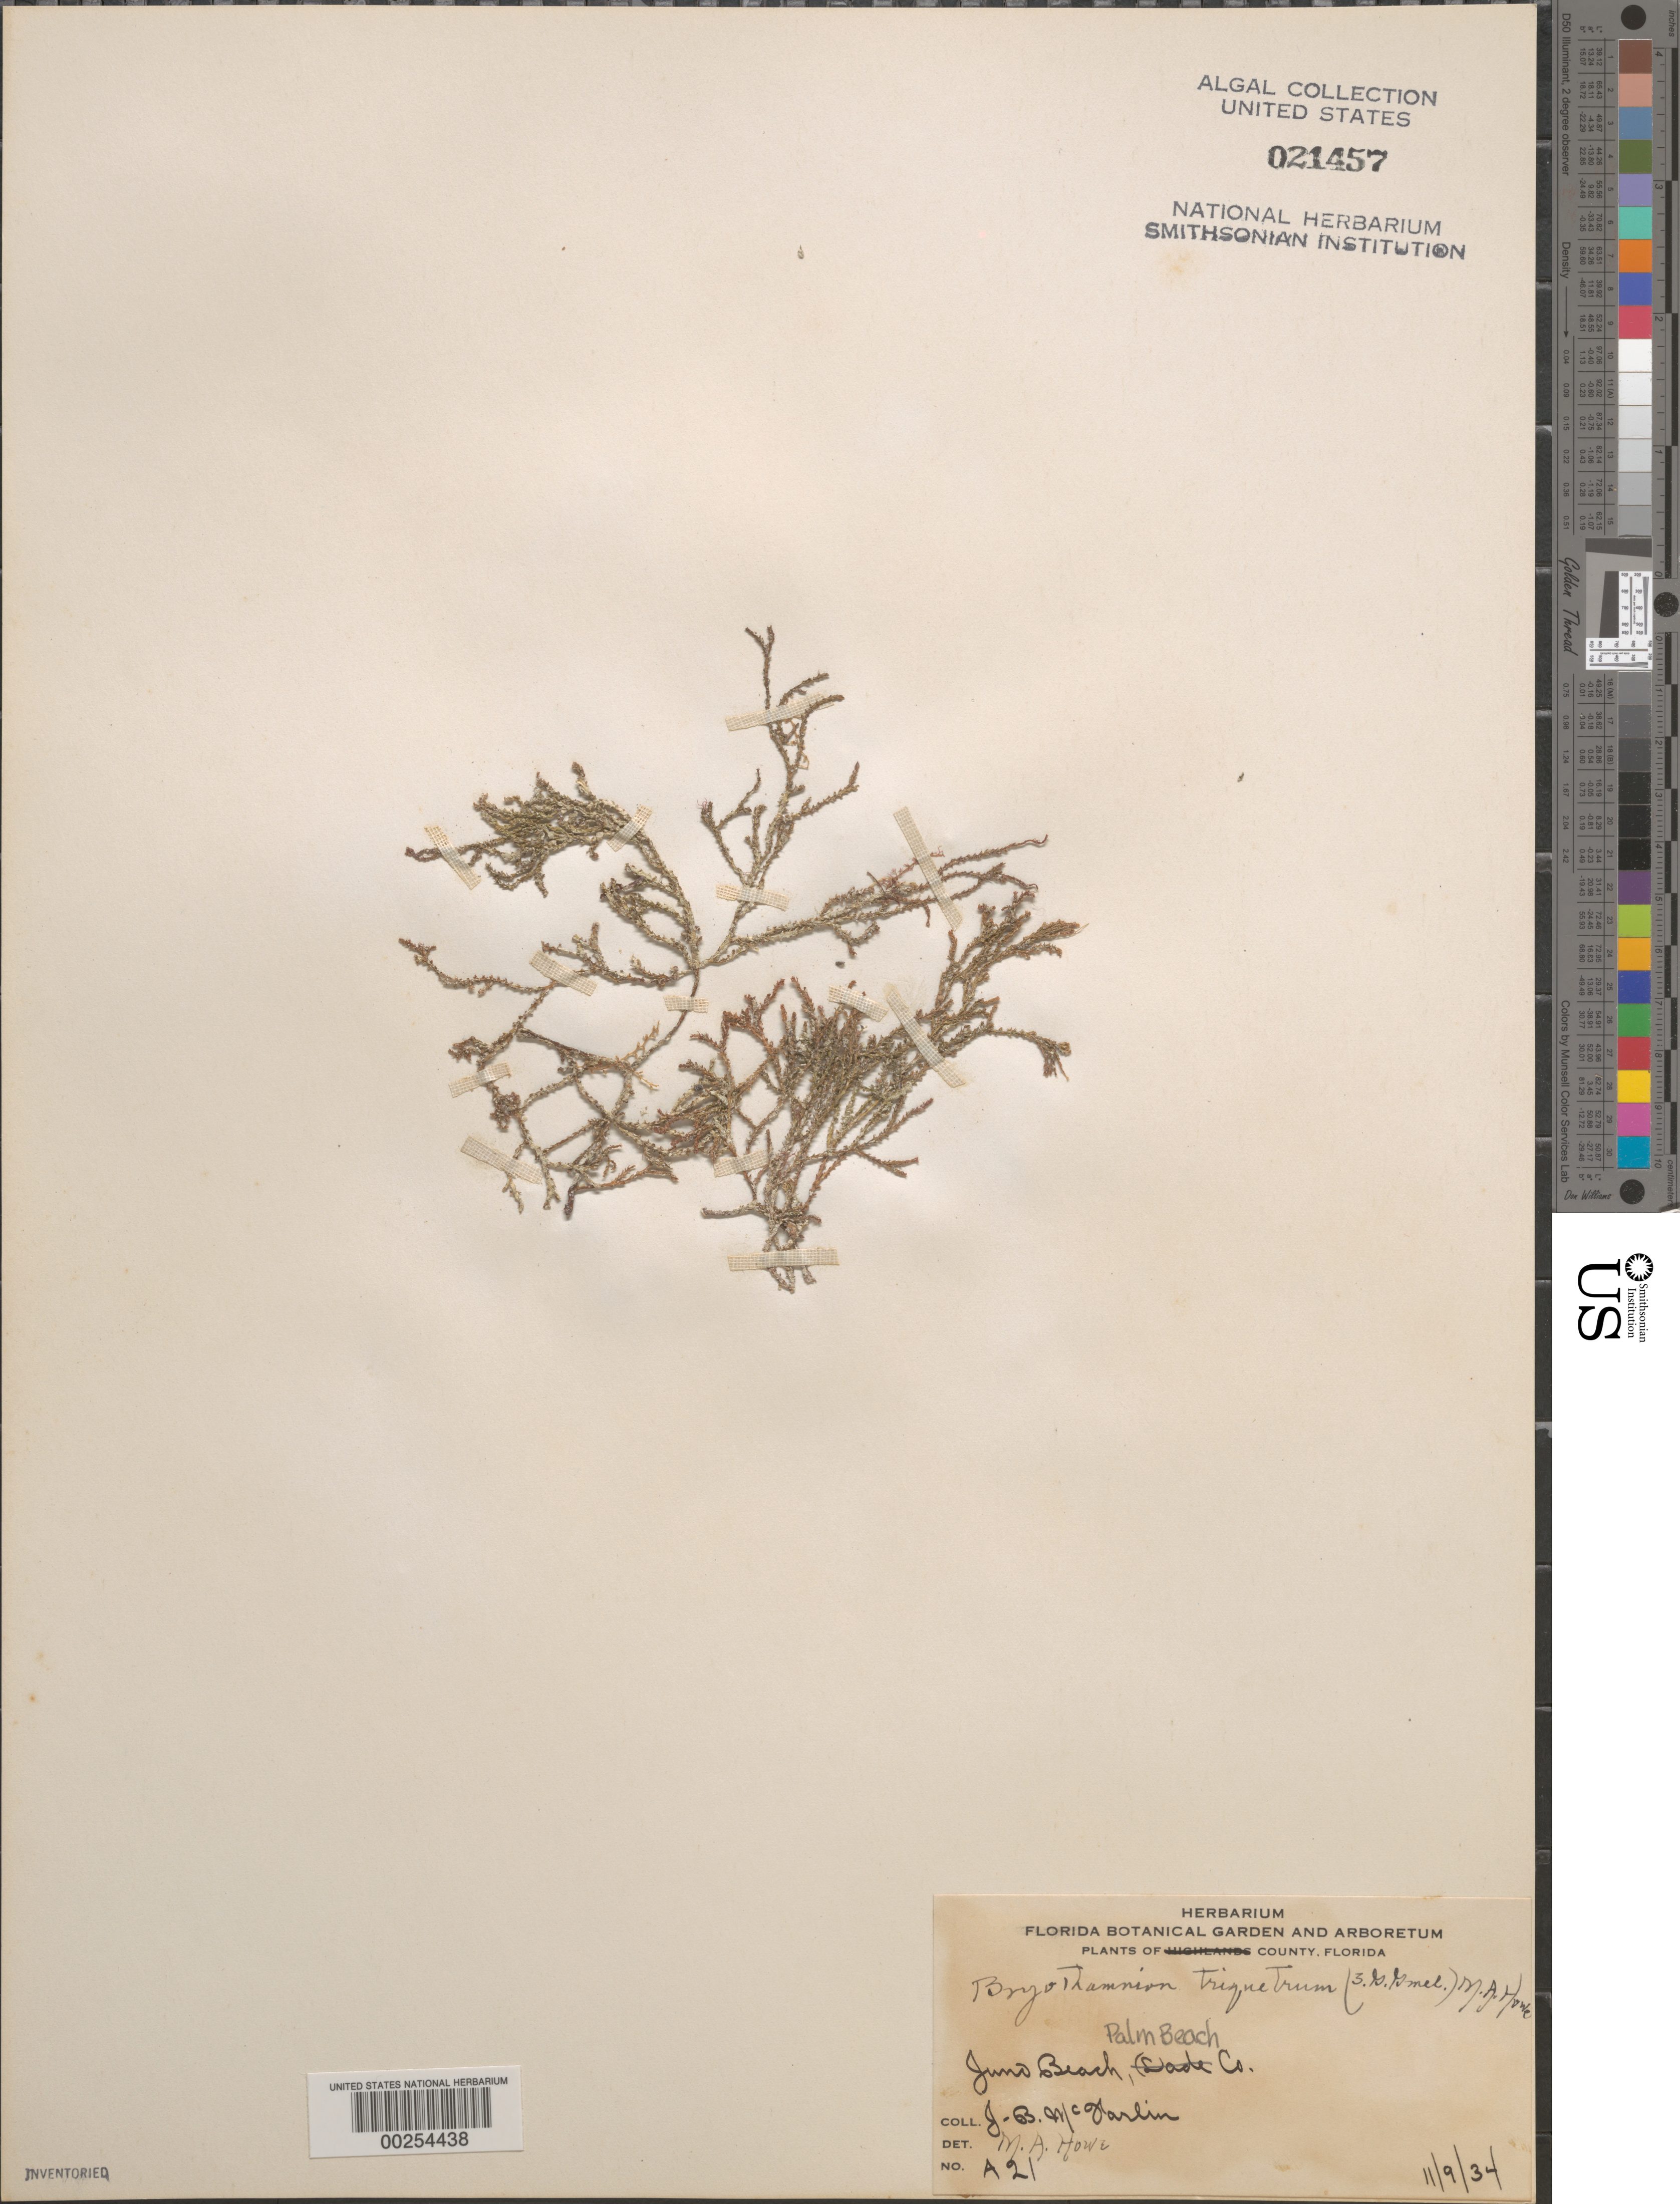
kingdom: Plantae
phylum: Rhodophyta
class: Florideophyceae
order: Ceramiales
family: Rhodomelaceae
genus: Alsidium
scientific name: Alsidium triquetrum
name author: (S.G. Gmel.) Trevis.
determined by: Algae name updating Project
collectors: J. McFarlin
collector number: A21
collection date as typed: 09 Nov 1934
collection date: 1934-11-09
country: United States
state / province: Florida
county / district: Palm Beach County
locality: Juno Beach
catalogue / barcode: US 21457